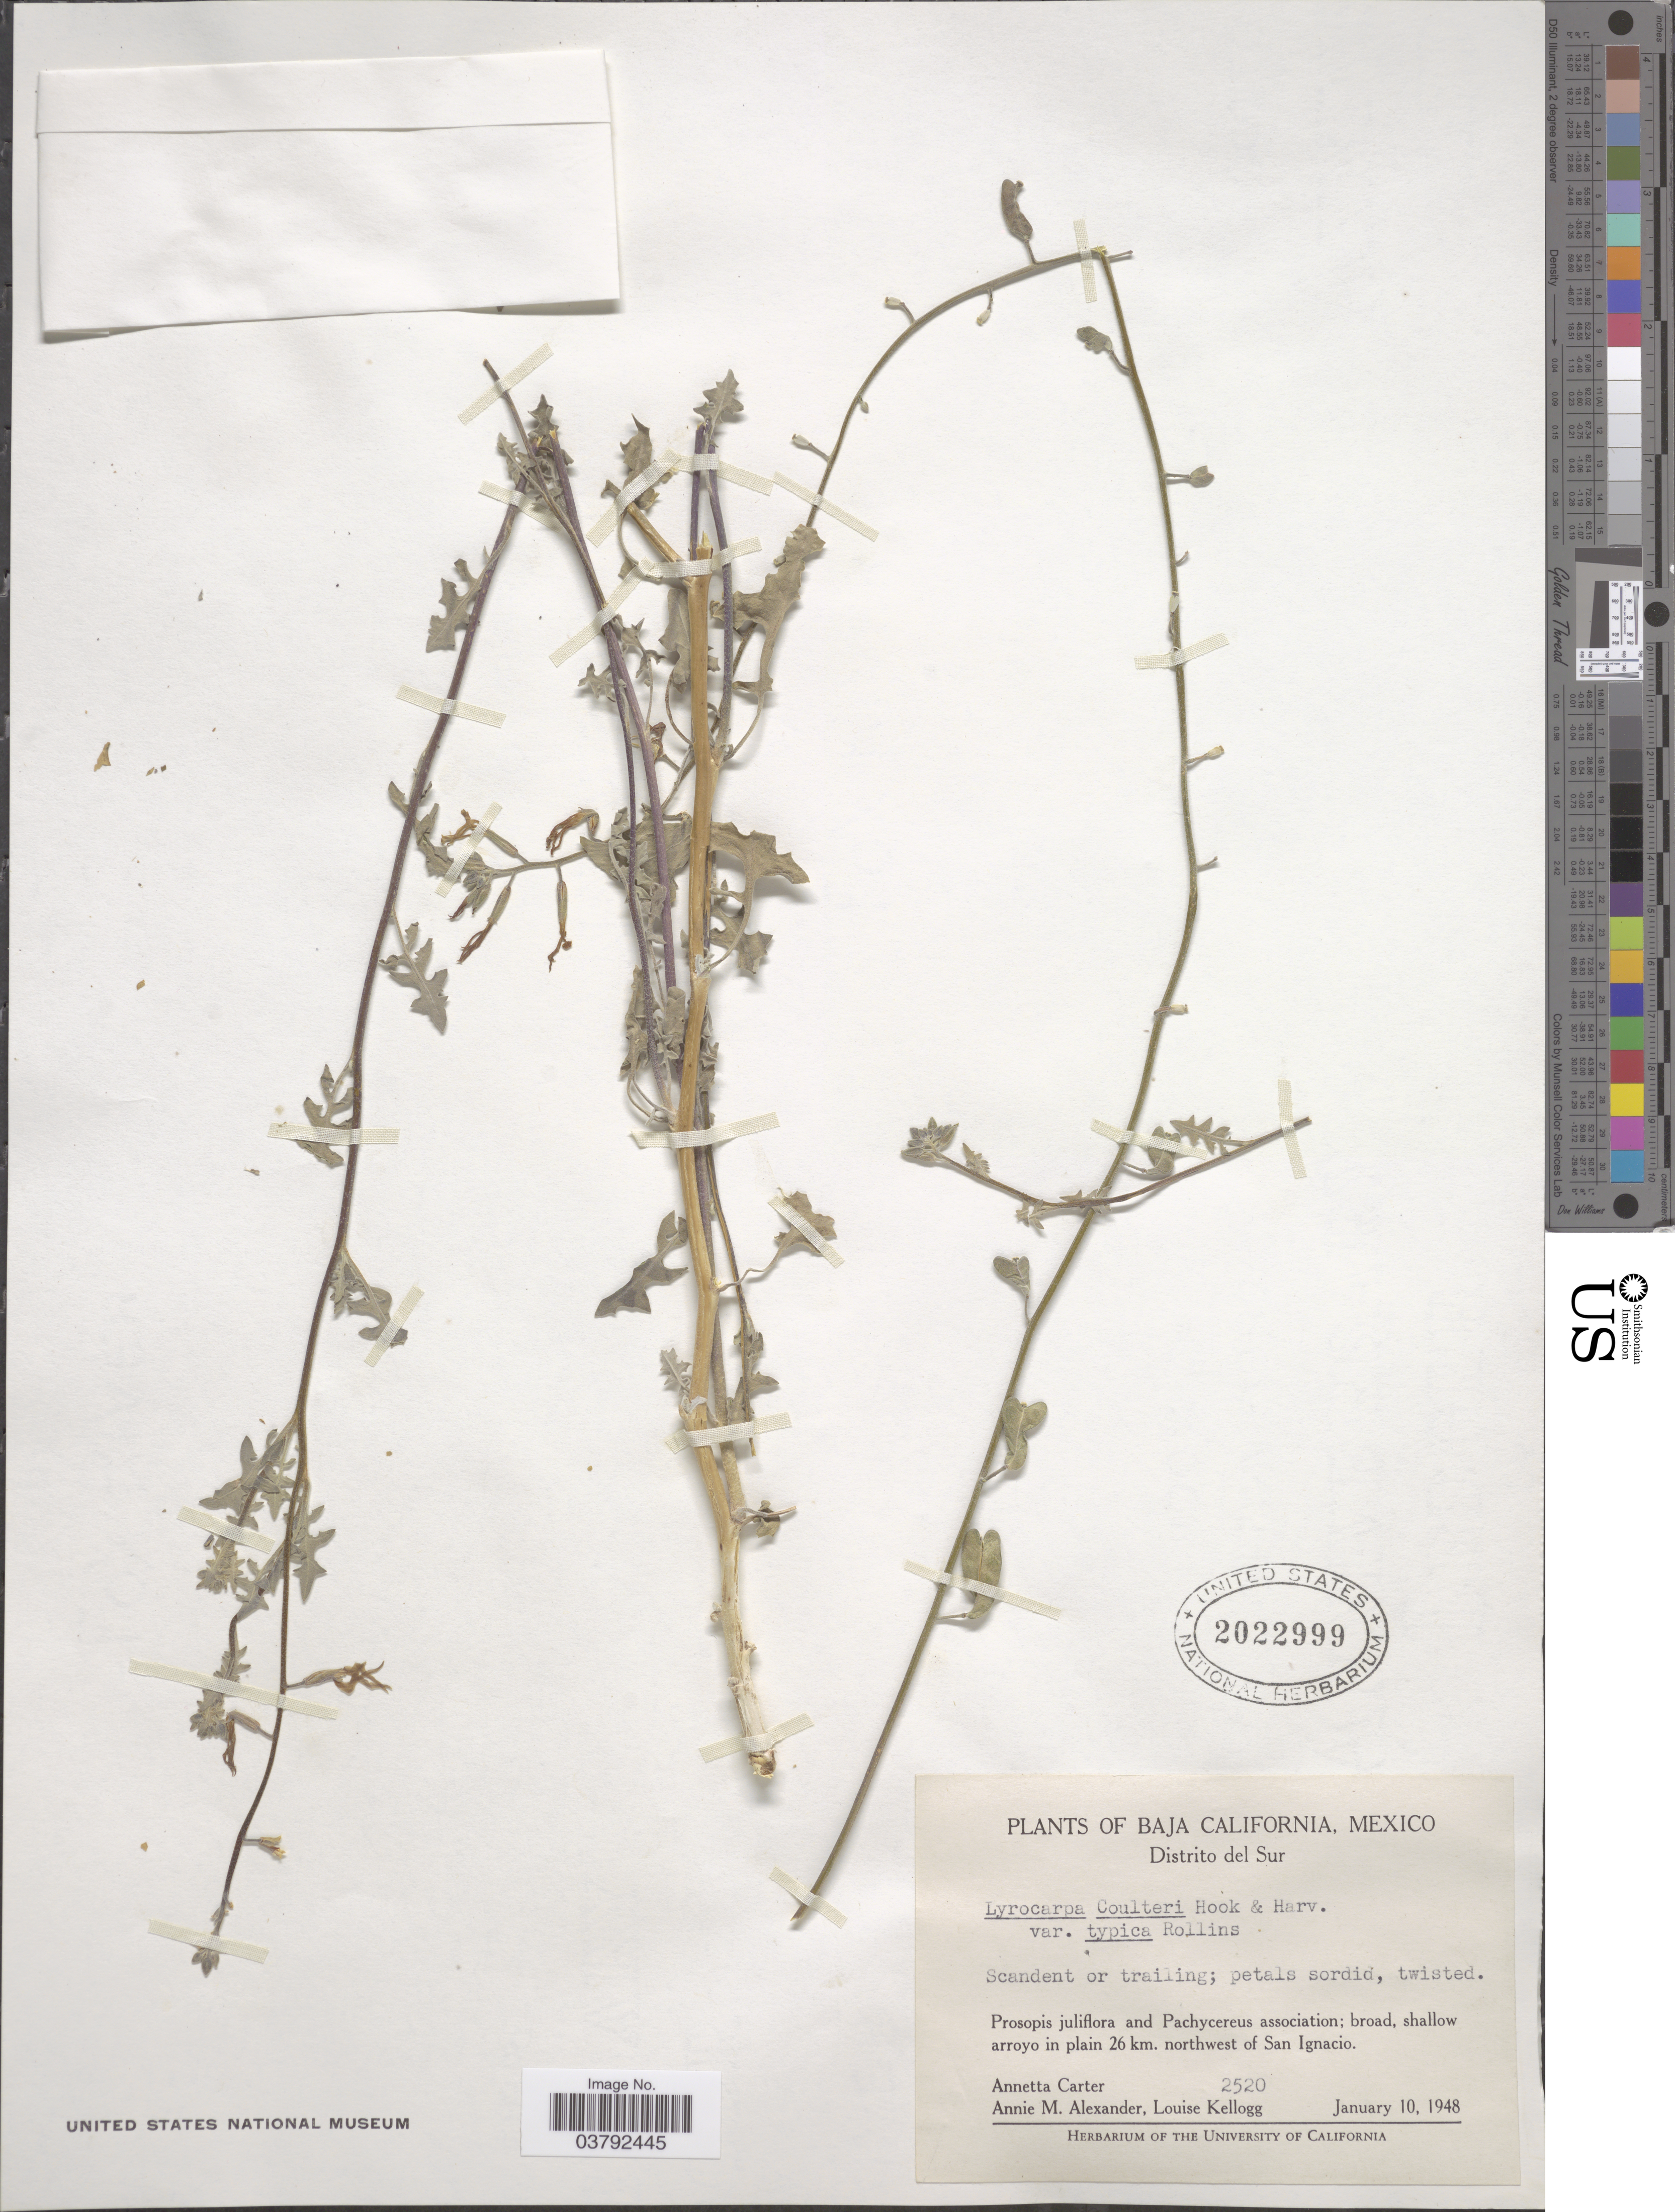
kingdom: Plantae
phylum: Tracheophyta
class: Magnoliopsida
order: Brassicales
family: Brassicaceae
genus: Lyrocarpa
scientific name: Lyrocarpa coulteri var. typica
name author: Rollins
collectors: A. Carter, A. M. Alexander & L. Kellogg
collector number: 2520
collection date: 1948-01-10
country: Mexico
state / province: Baja California Sur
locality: Distrito del Sur. 26 km. northwest of San Ignacio.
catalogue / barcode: US 2022999